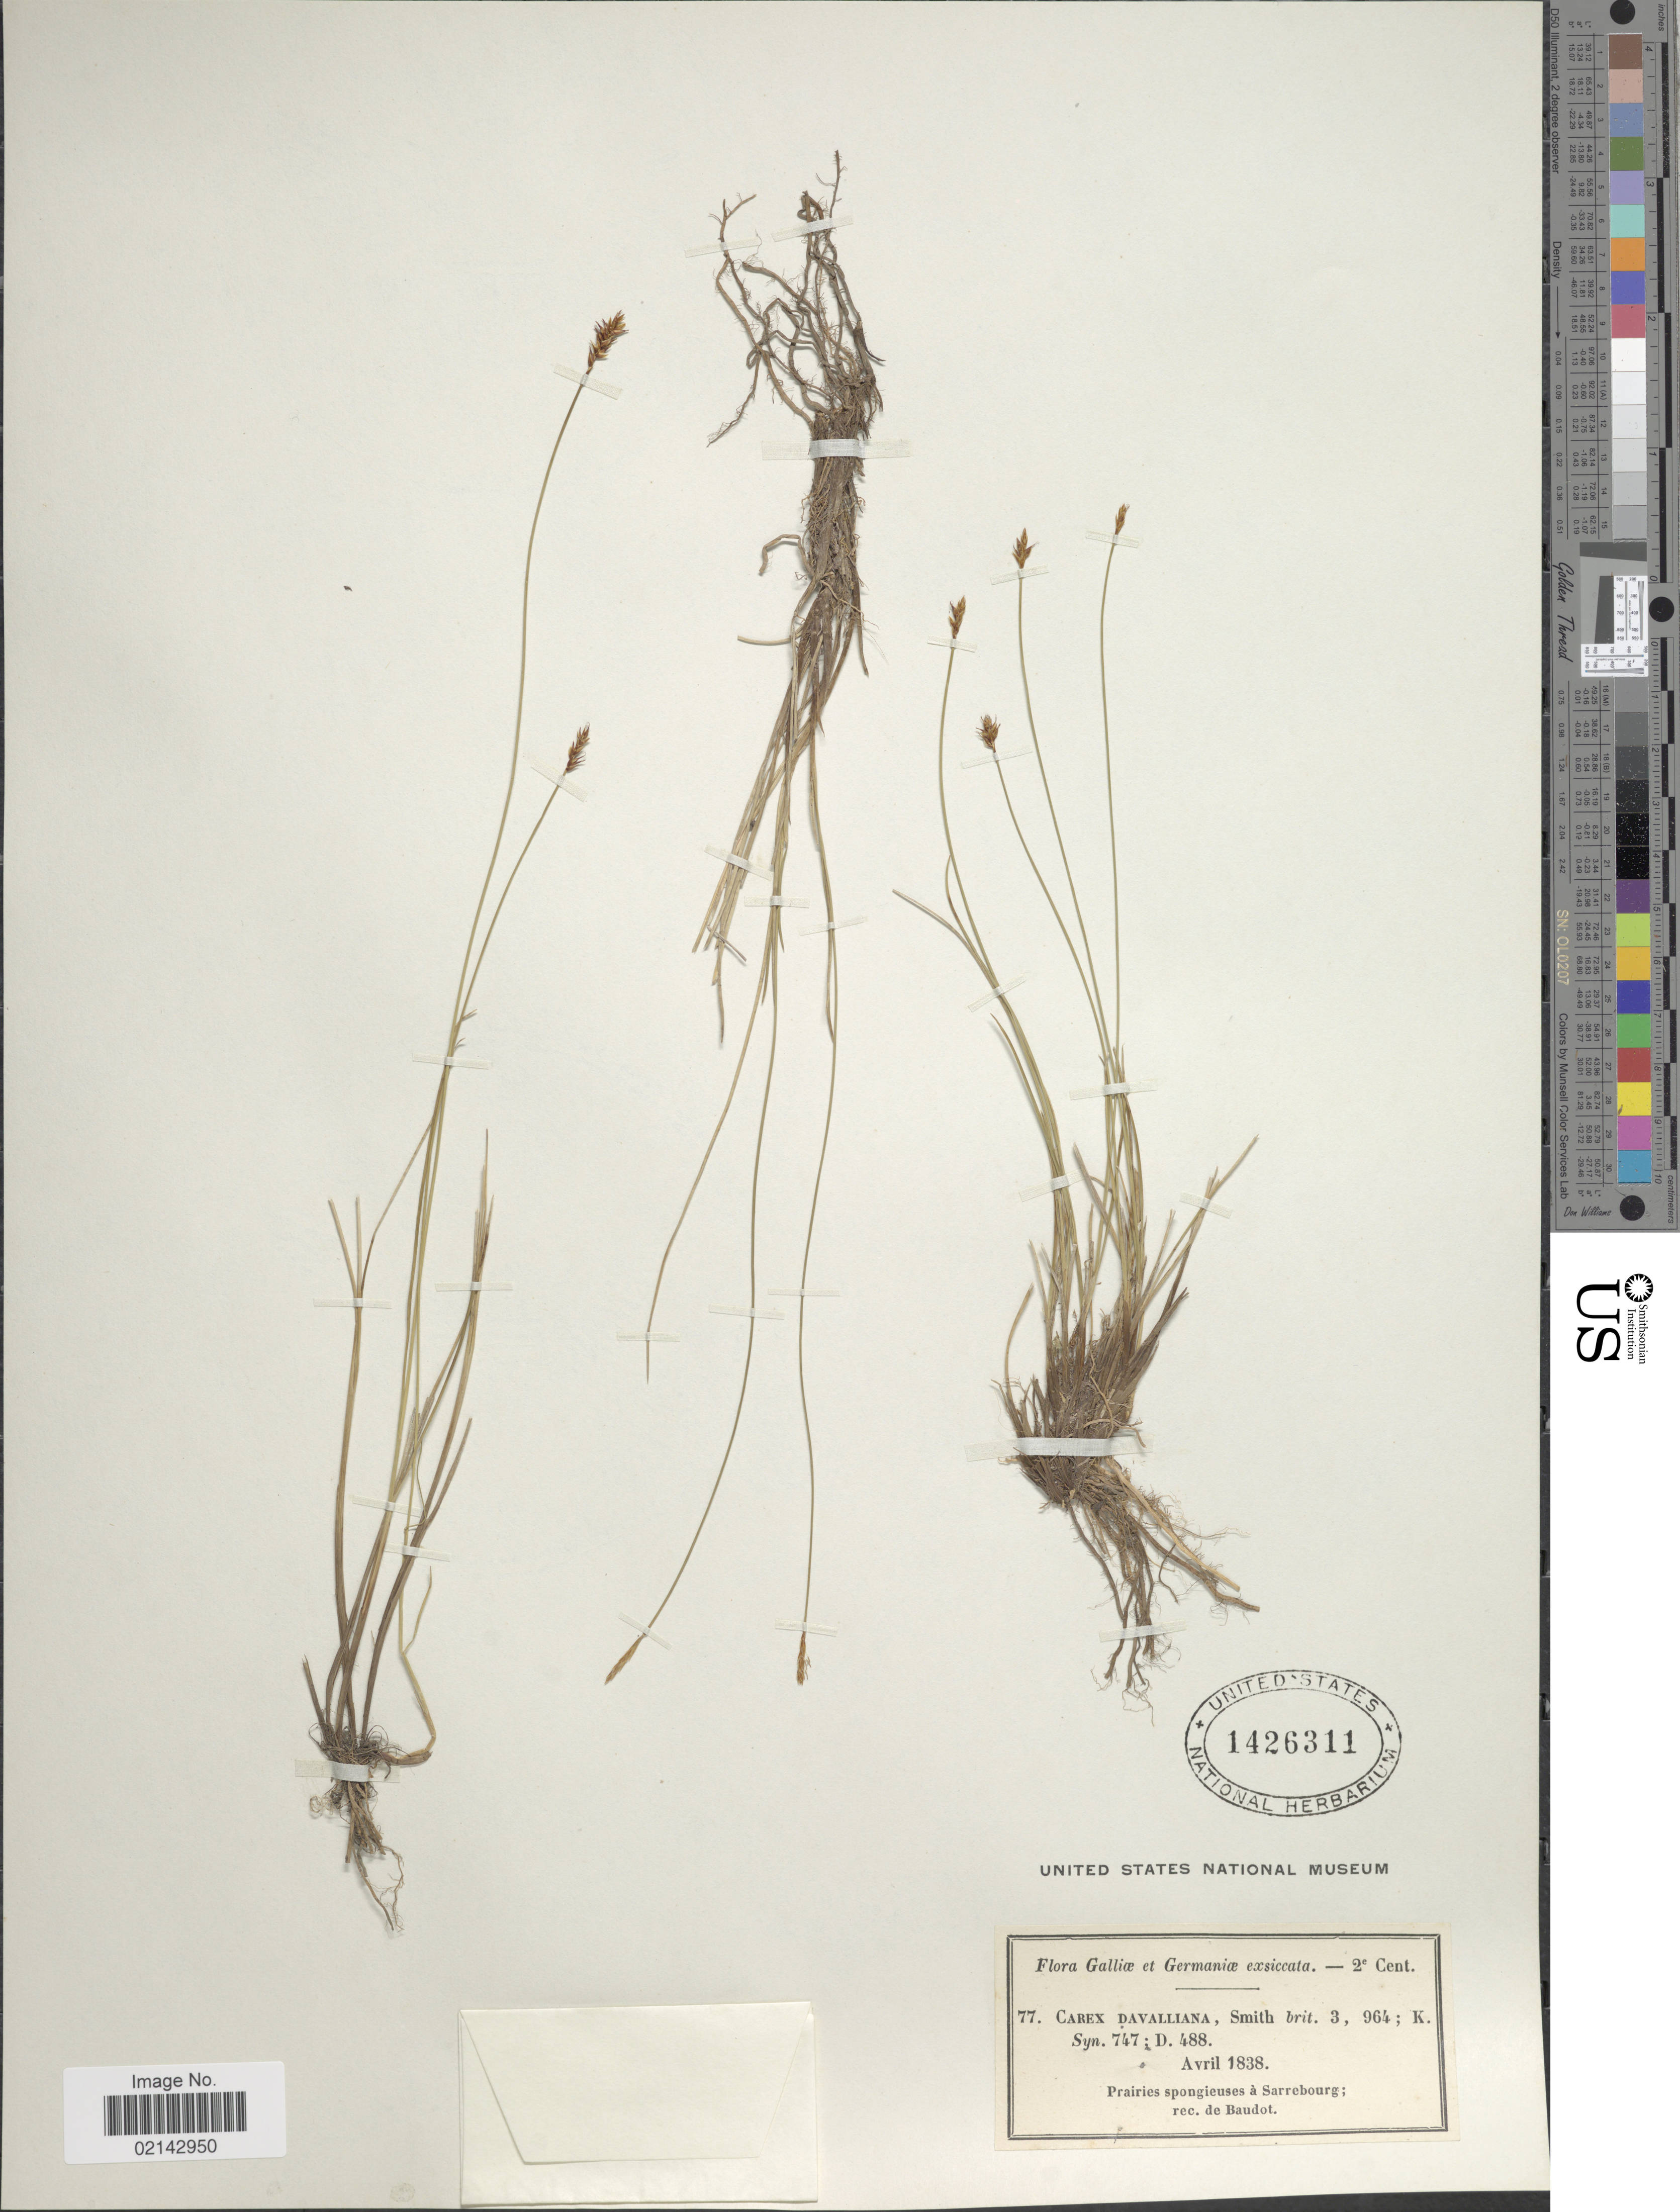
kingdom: Plantae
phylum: Tracheophyta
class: Liliopsida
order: Poales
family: Cyperaceae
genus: Carex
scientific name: Carex davalliana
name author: Sm.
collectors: Baudot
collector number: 77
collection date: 1838-04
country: France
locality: Galliae et Germaniae, Prairies spongieuses a Sarrebourg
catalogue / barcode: US 1426311